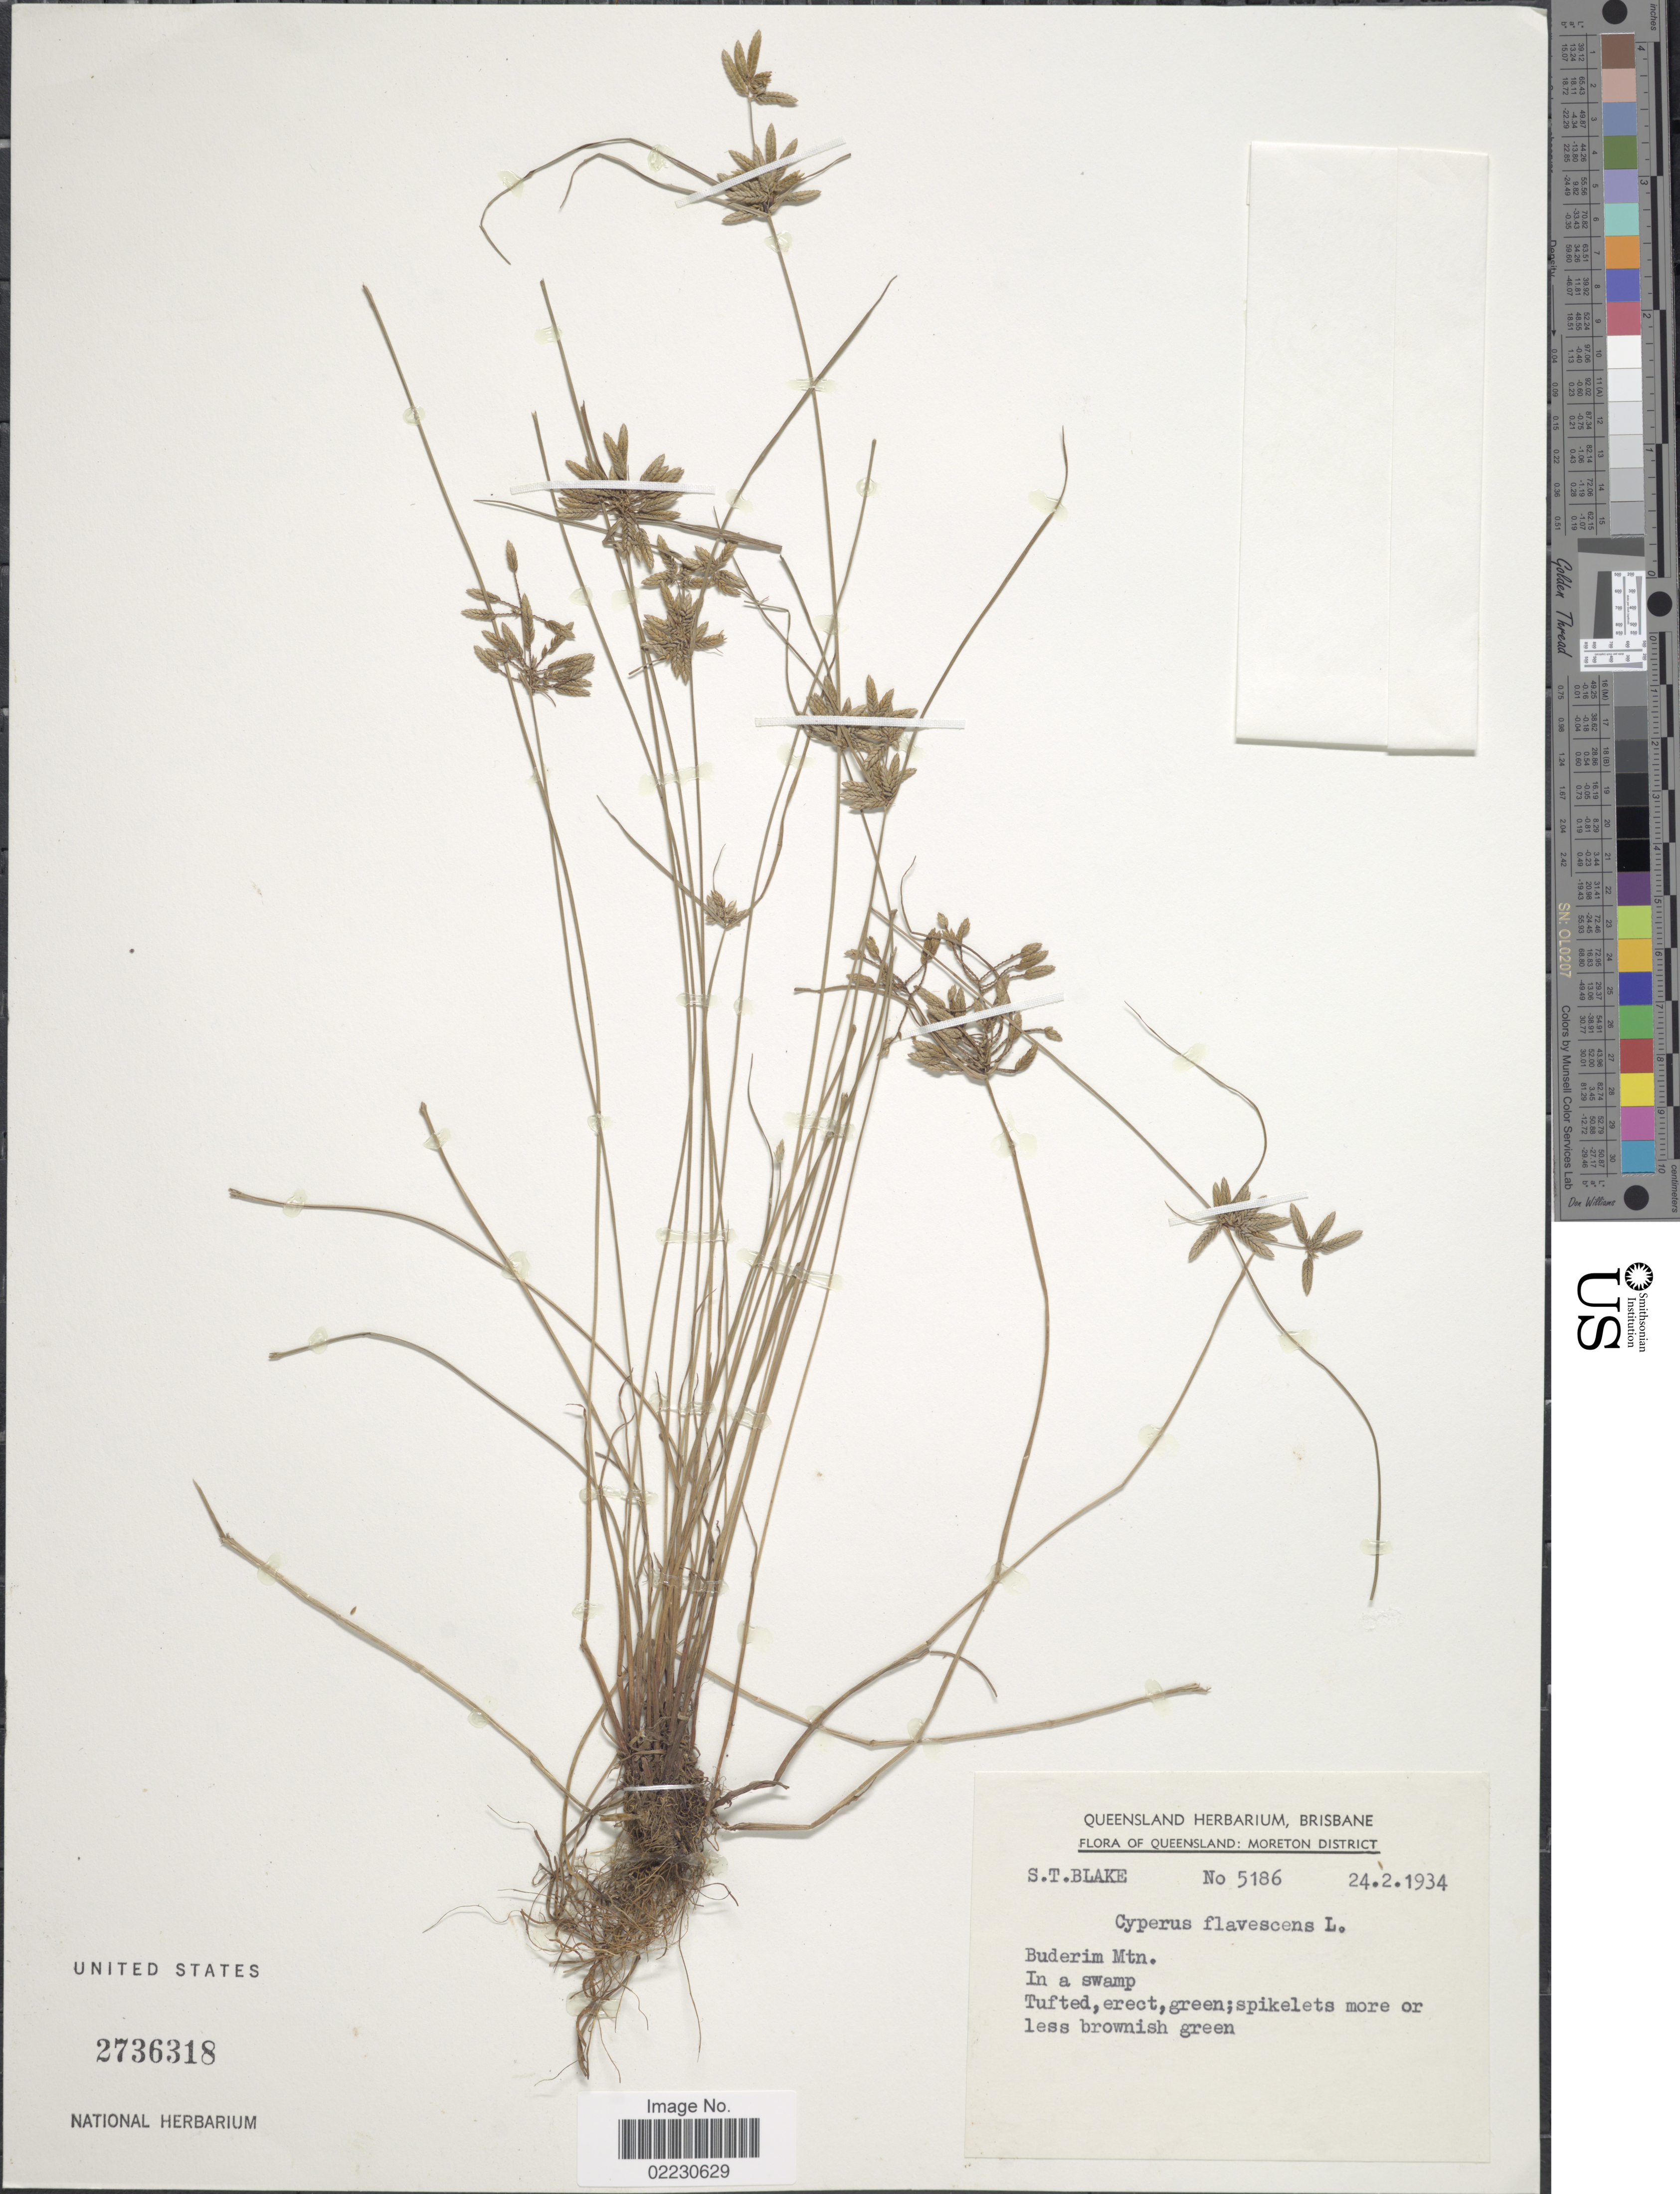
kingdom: Plantae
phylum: Tracheophyta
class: Liliopsida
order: Poales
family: Cyperaceae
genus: Cyperus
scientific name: Cyperus flavescens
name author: L.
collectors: S. T. Blake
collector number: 5186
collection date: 1934-02-24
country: Australia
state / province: Queensland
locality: Moreton District:- Buderim Mtn.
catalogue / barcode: US 2736318